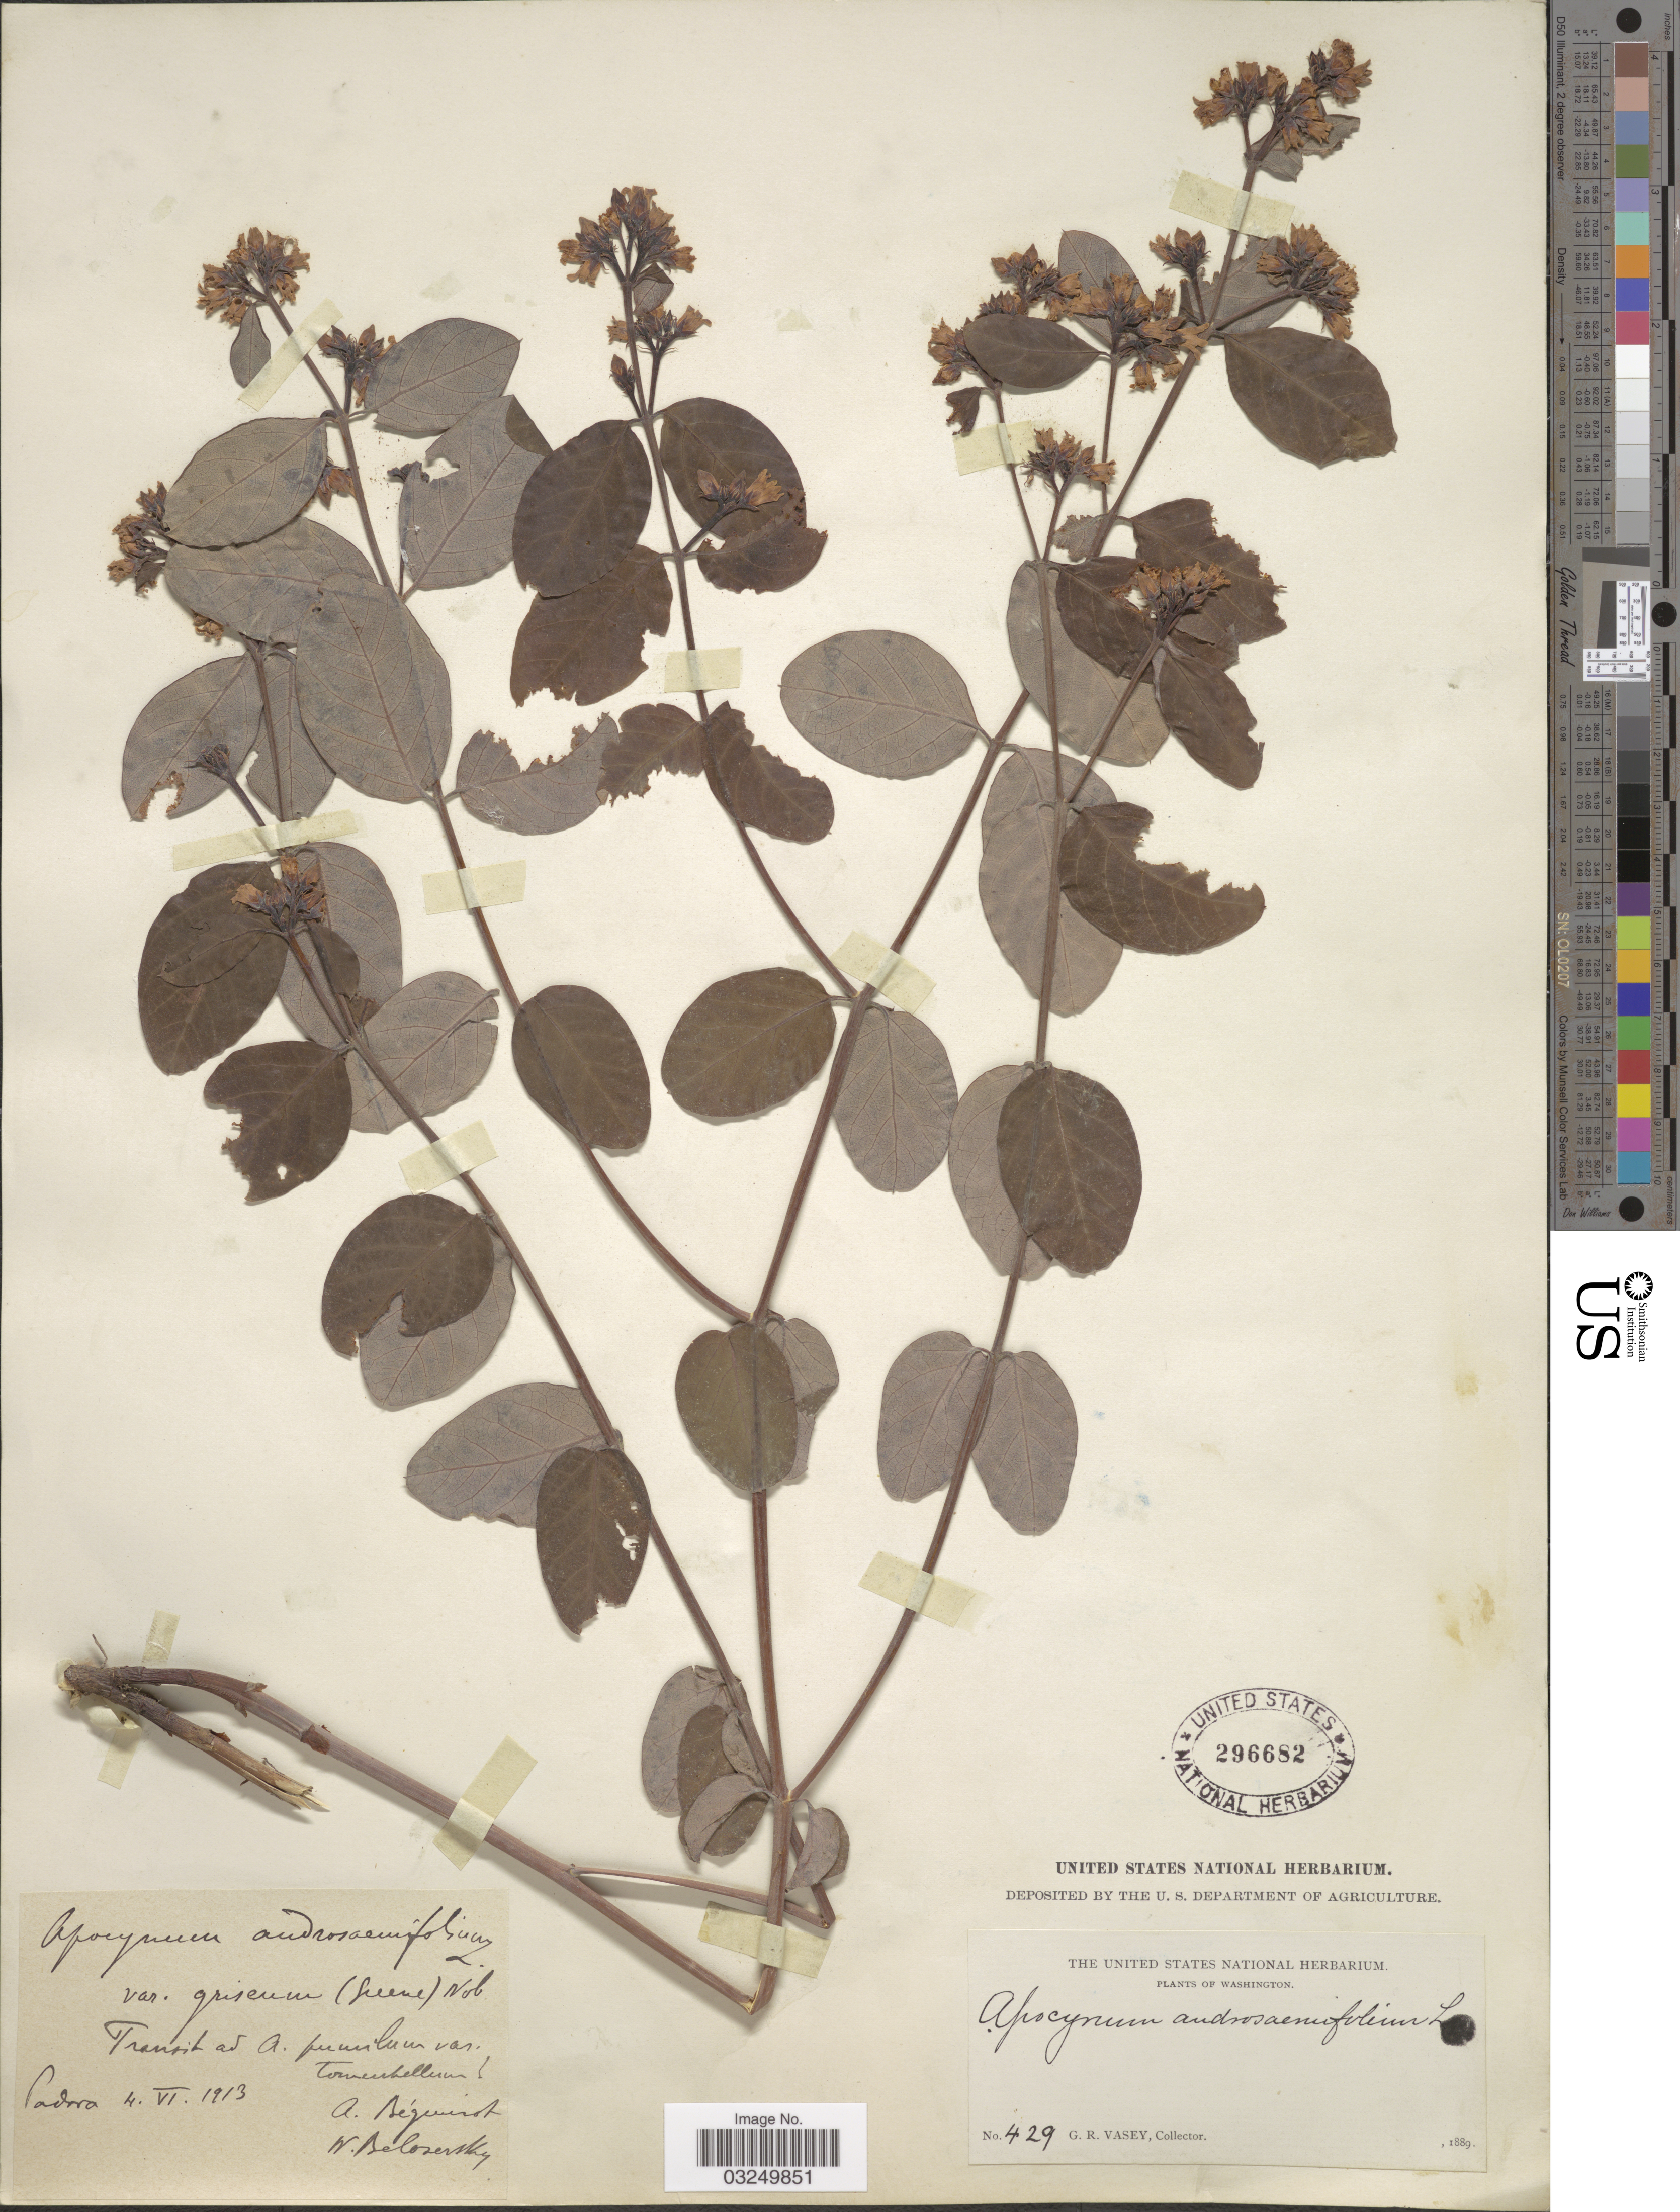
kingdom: Plantae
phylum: Tracheophyta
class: Magnoliopsida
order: Gentianales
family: Apocynaceae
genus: Apocynum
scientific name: Apocynum griseum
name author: S.W. Greene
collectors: G. R. Vasey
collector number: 429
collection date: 1889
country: United States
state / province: Washington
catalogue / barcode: US 296682